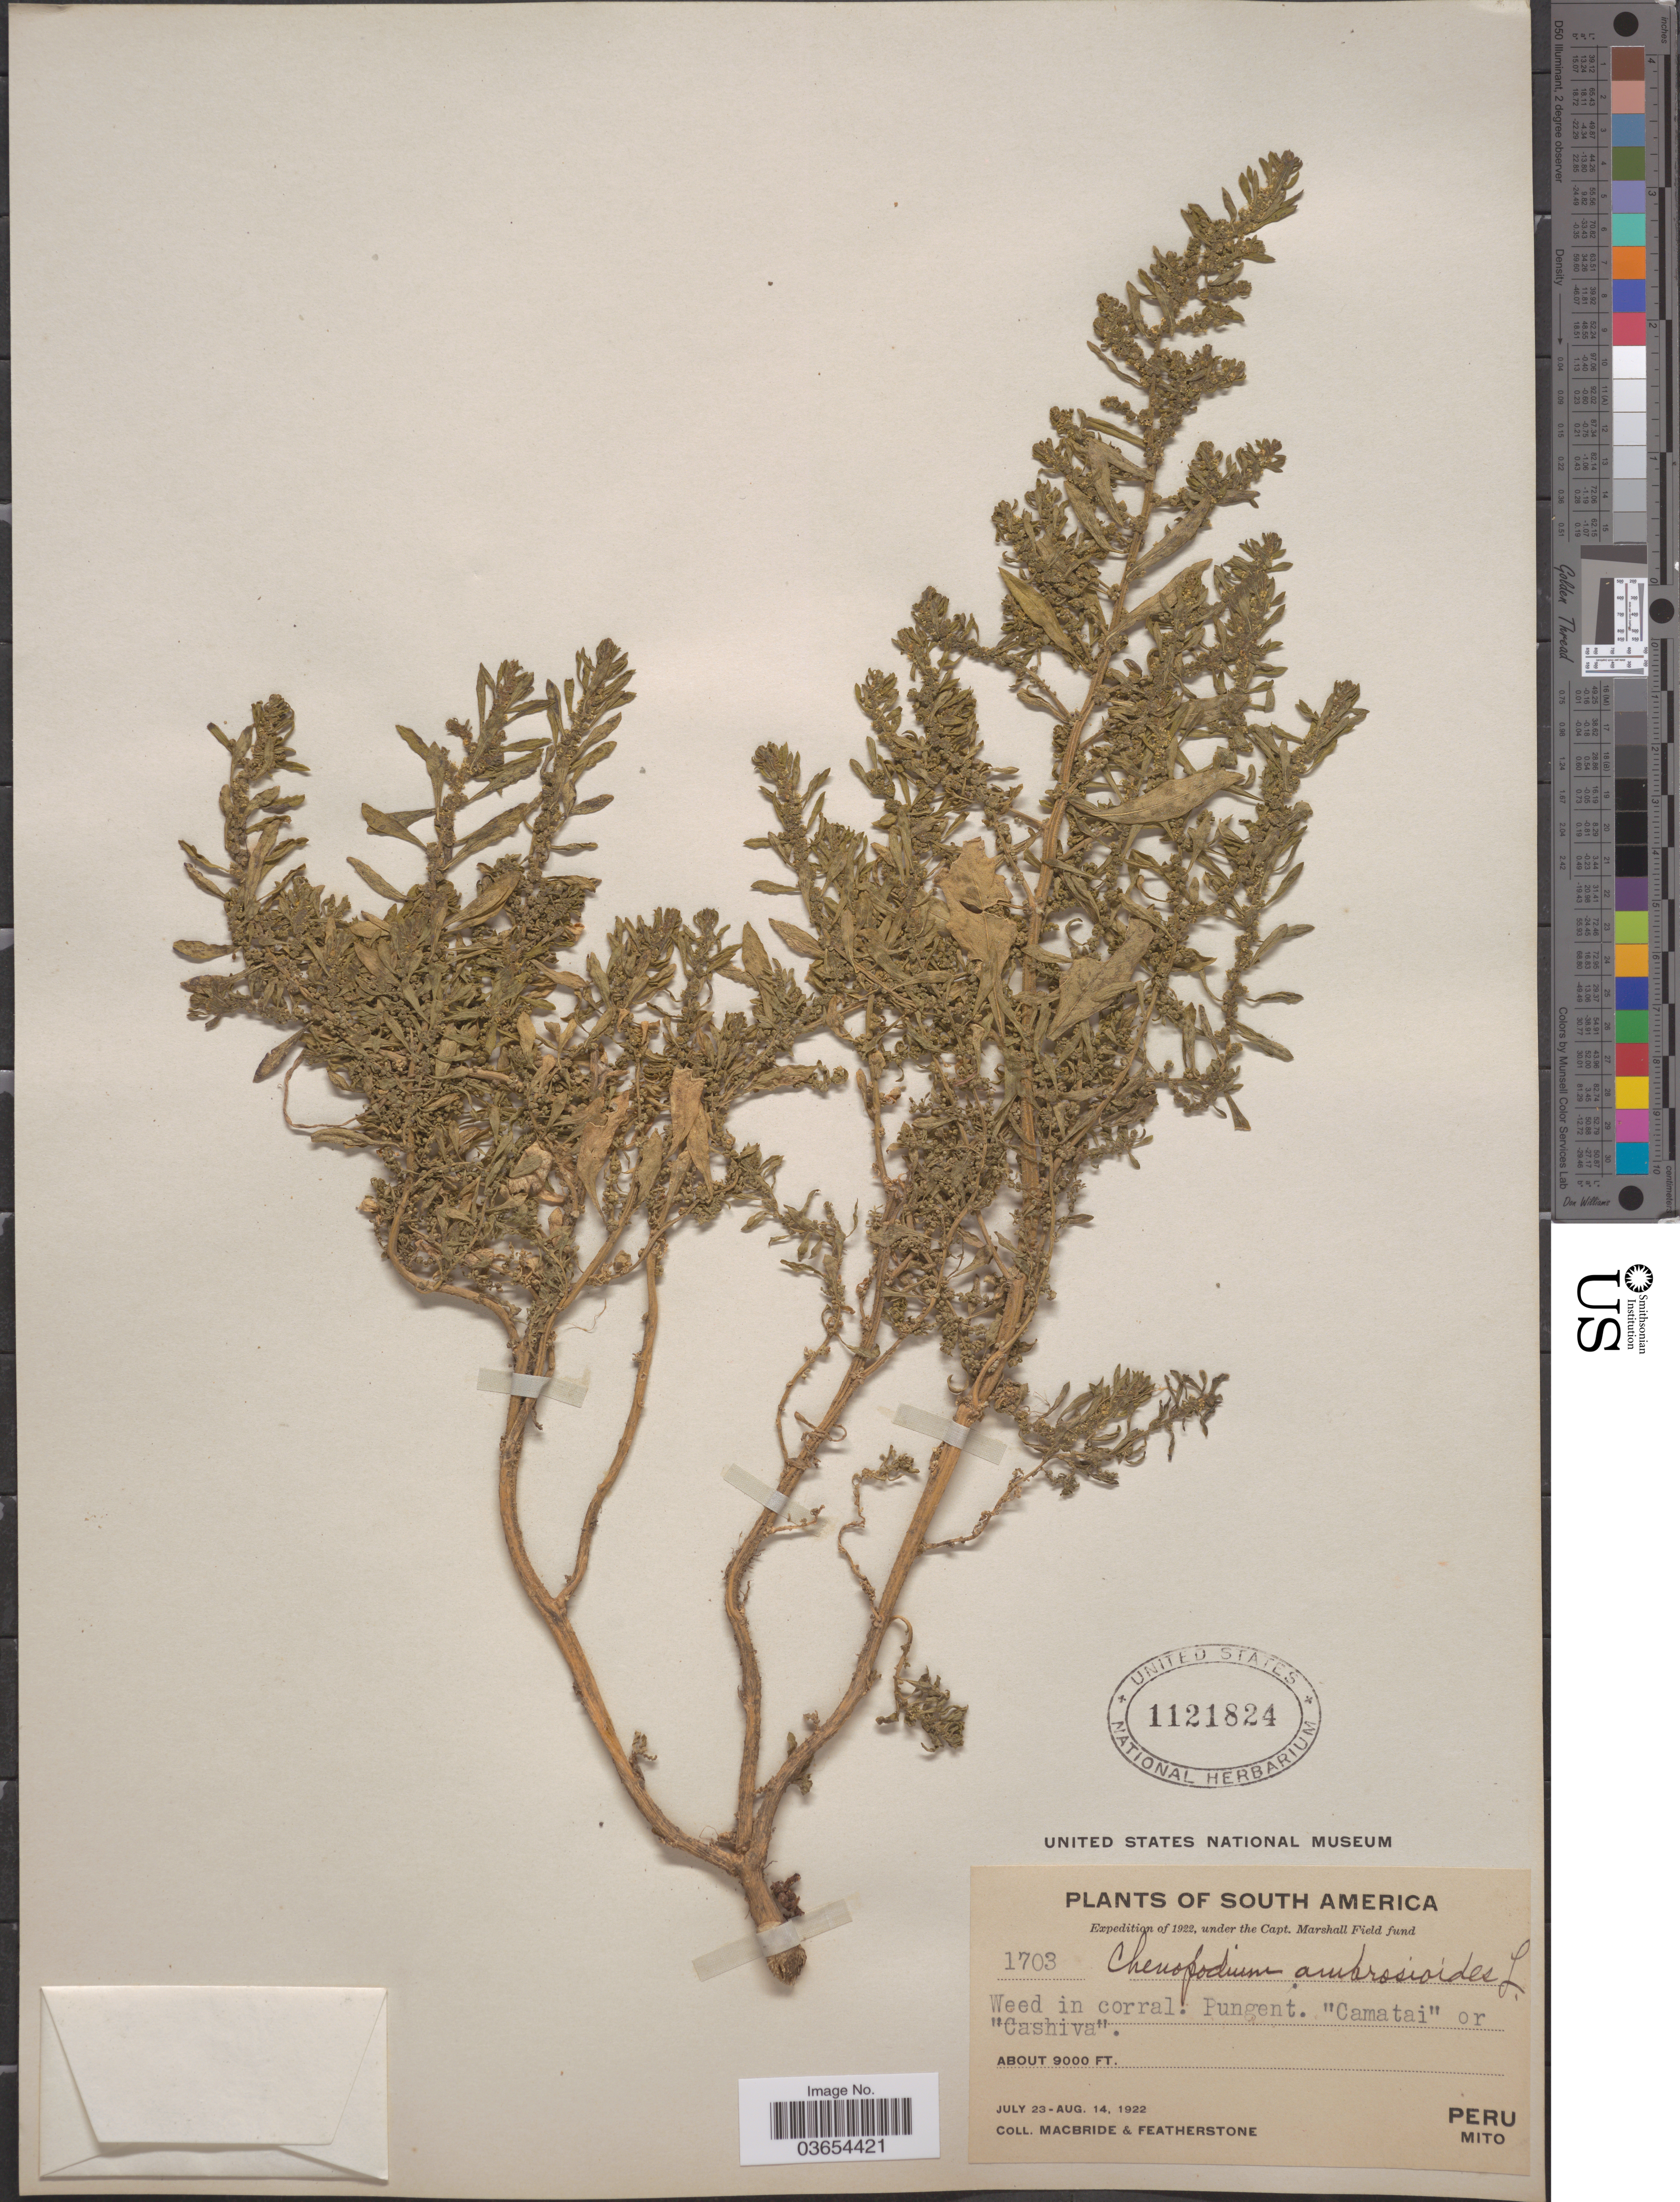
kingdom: Plantae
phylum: Tracheophyta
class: Magnoliopsida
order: Caryophyllales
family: Amaranthaceae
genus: Chenopodium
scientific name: Chenopodium ambrosioides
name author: L.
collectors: Macbride, -- & -. Featherstone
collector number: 1703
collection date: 1922-07-23/1922-08-14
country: Peru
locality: Mito.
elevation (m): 2743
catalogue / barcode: US 1121824